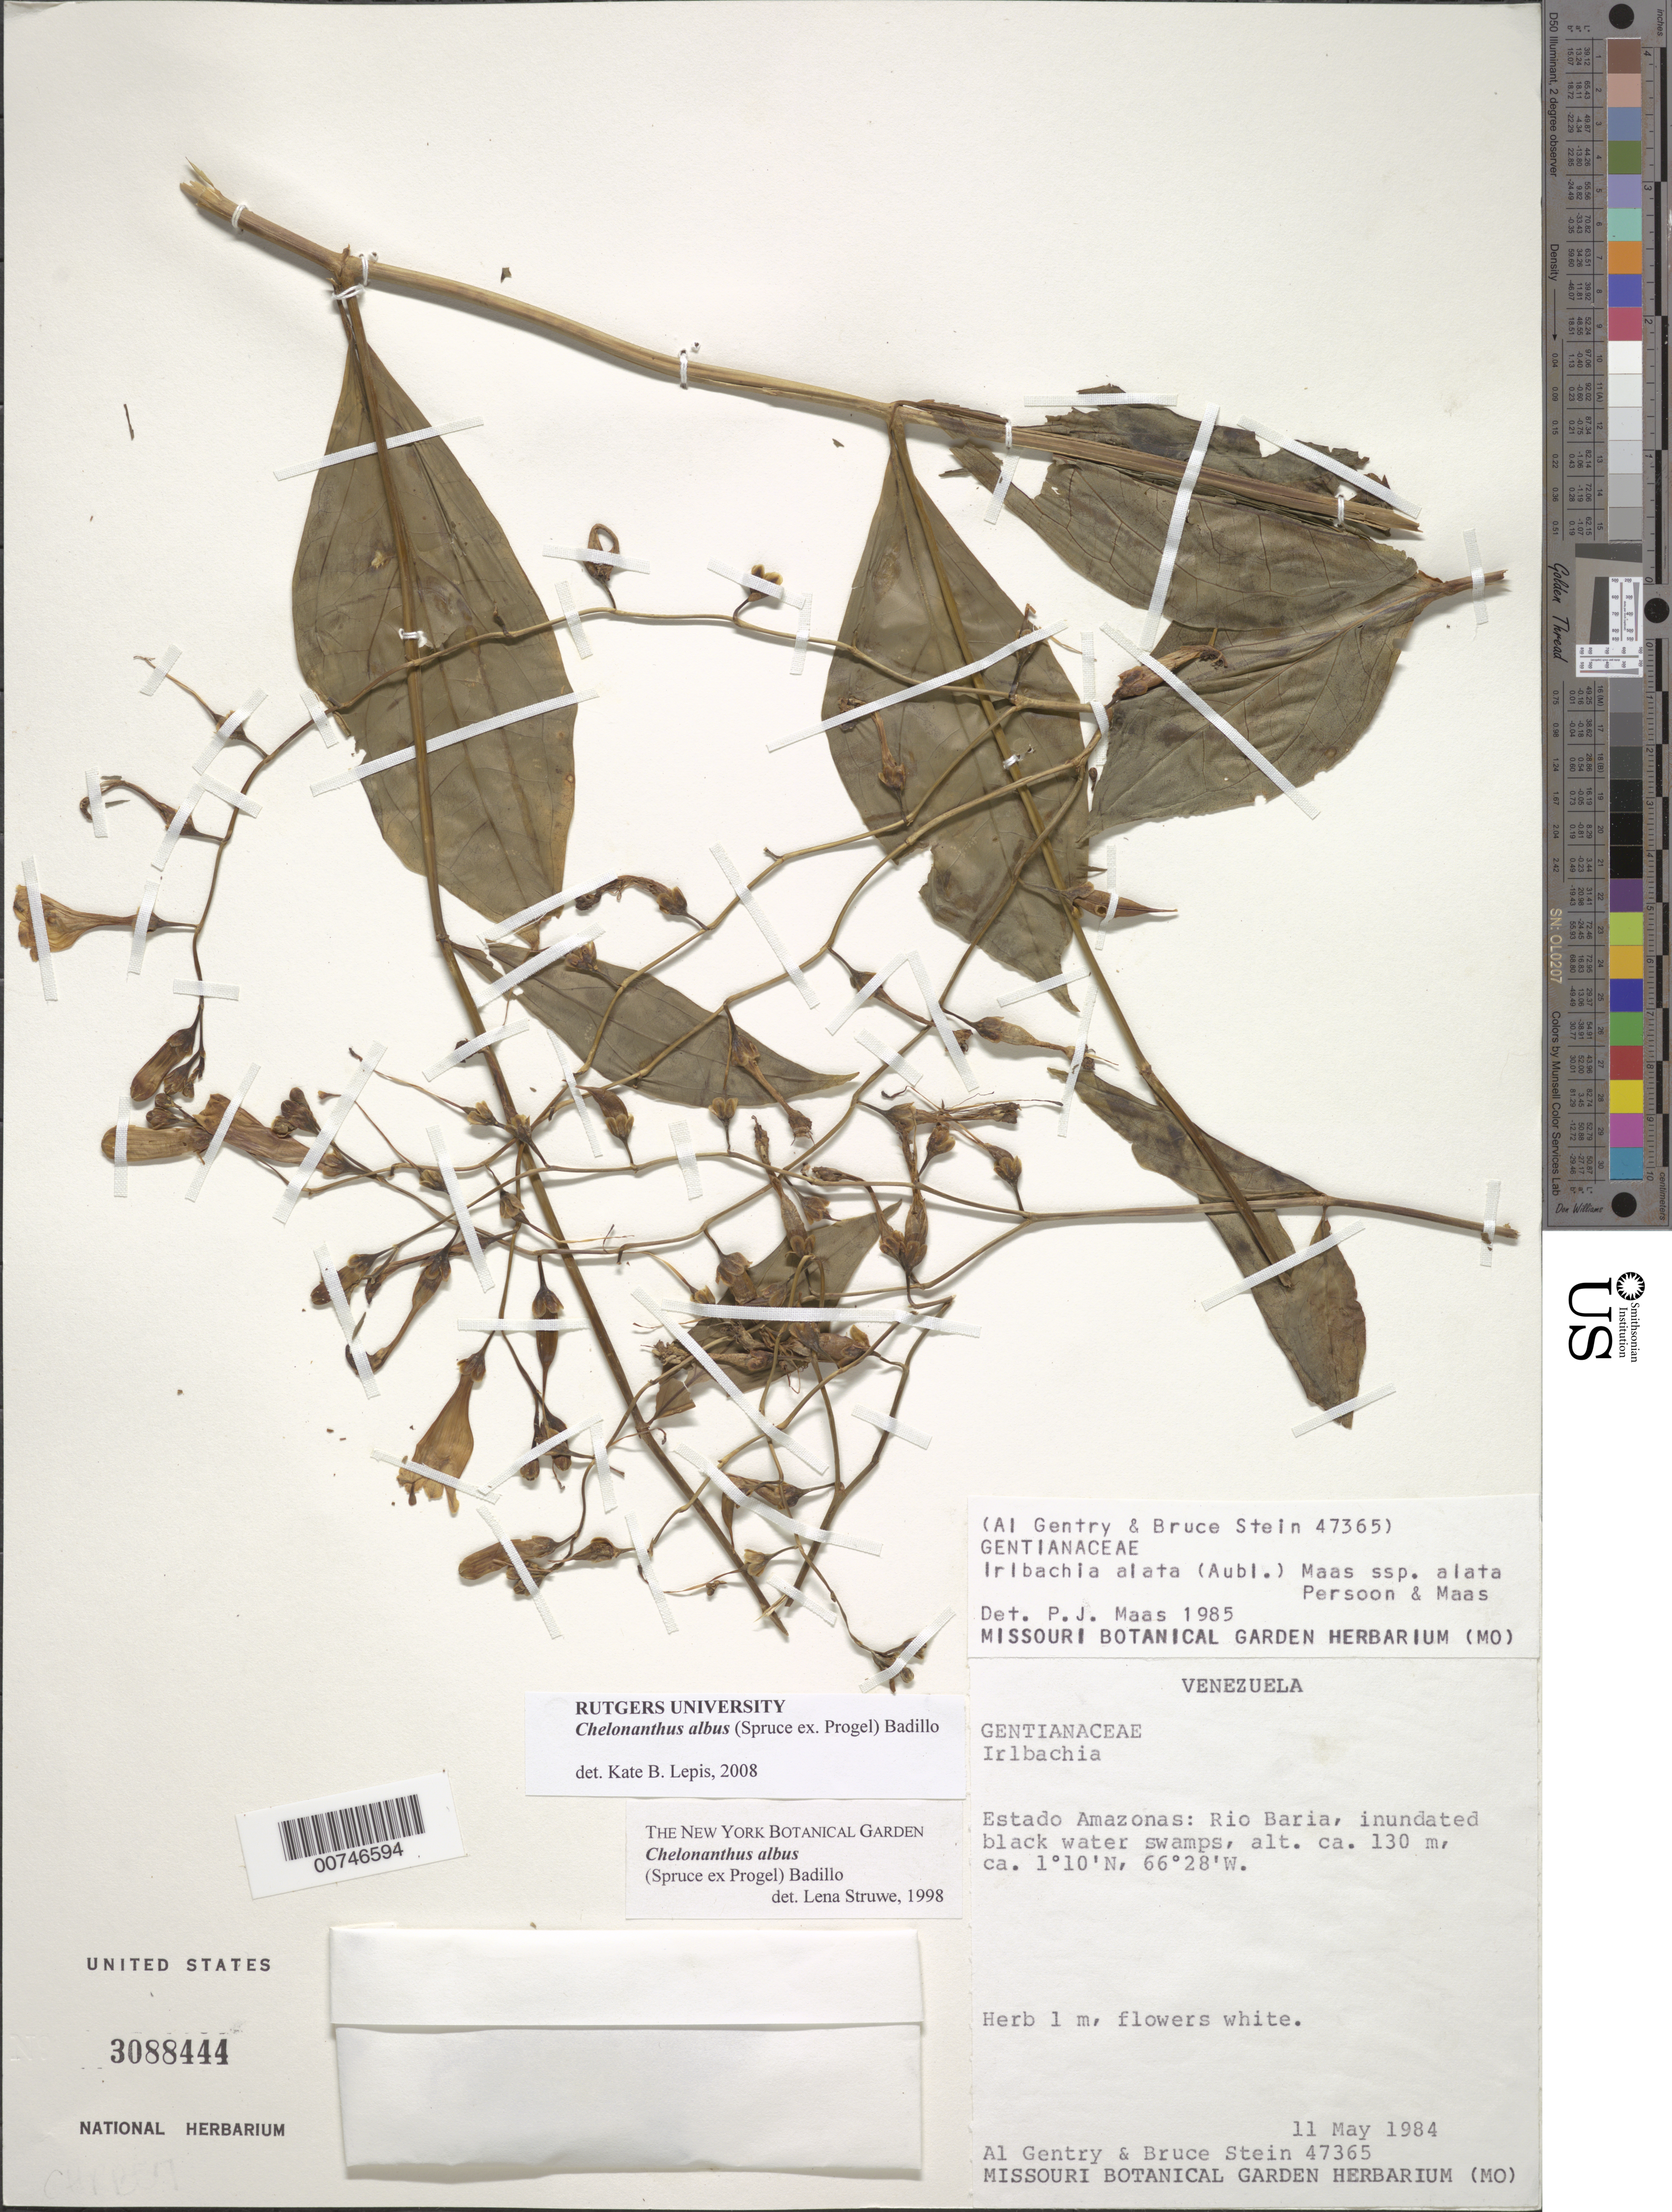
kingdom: Plantae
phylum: Tracheophyta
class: Magnoliopsida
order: Gentianales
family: Gentianaceae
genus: Chelonanthus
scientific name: Chelonanthus albus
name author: (Spruce ex Progel) V.M. Badillo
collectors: A. H. Gentry & B. A. Stein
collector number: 47365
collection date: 1984-05-11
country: Venezuela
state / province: Amazonas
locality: Rio Baria.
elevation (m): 130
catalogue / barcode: US 3088444